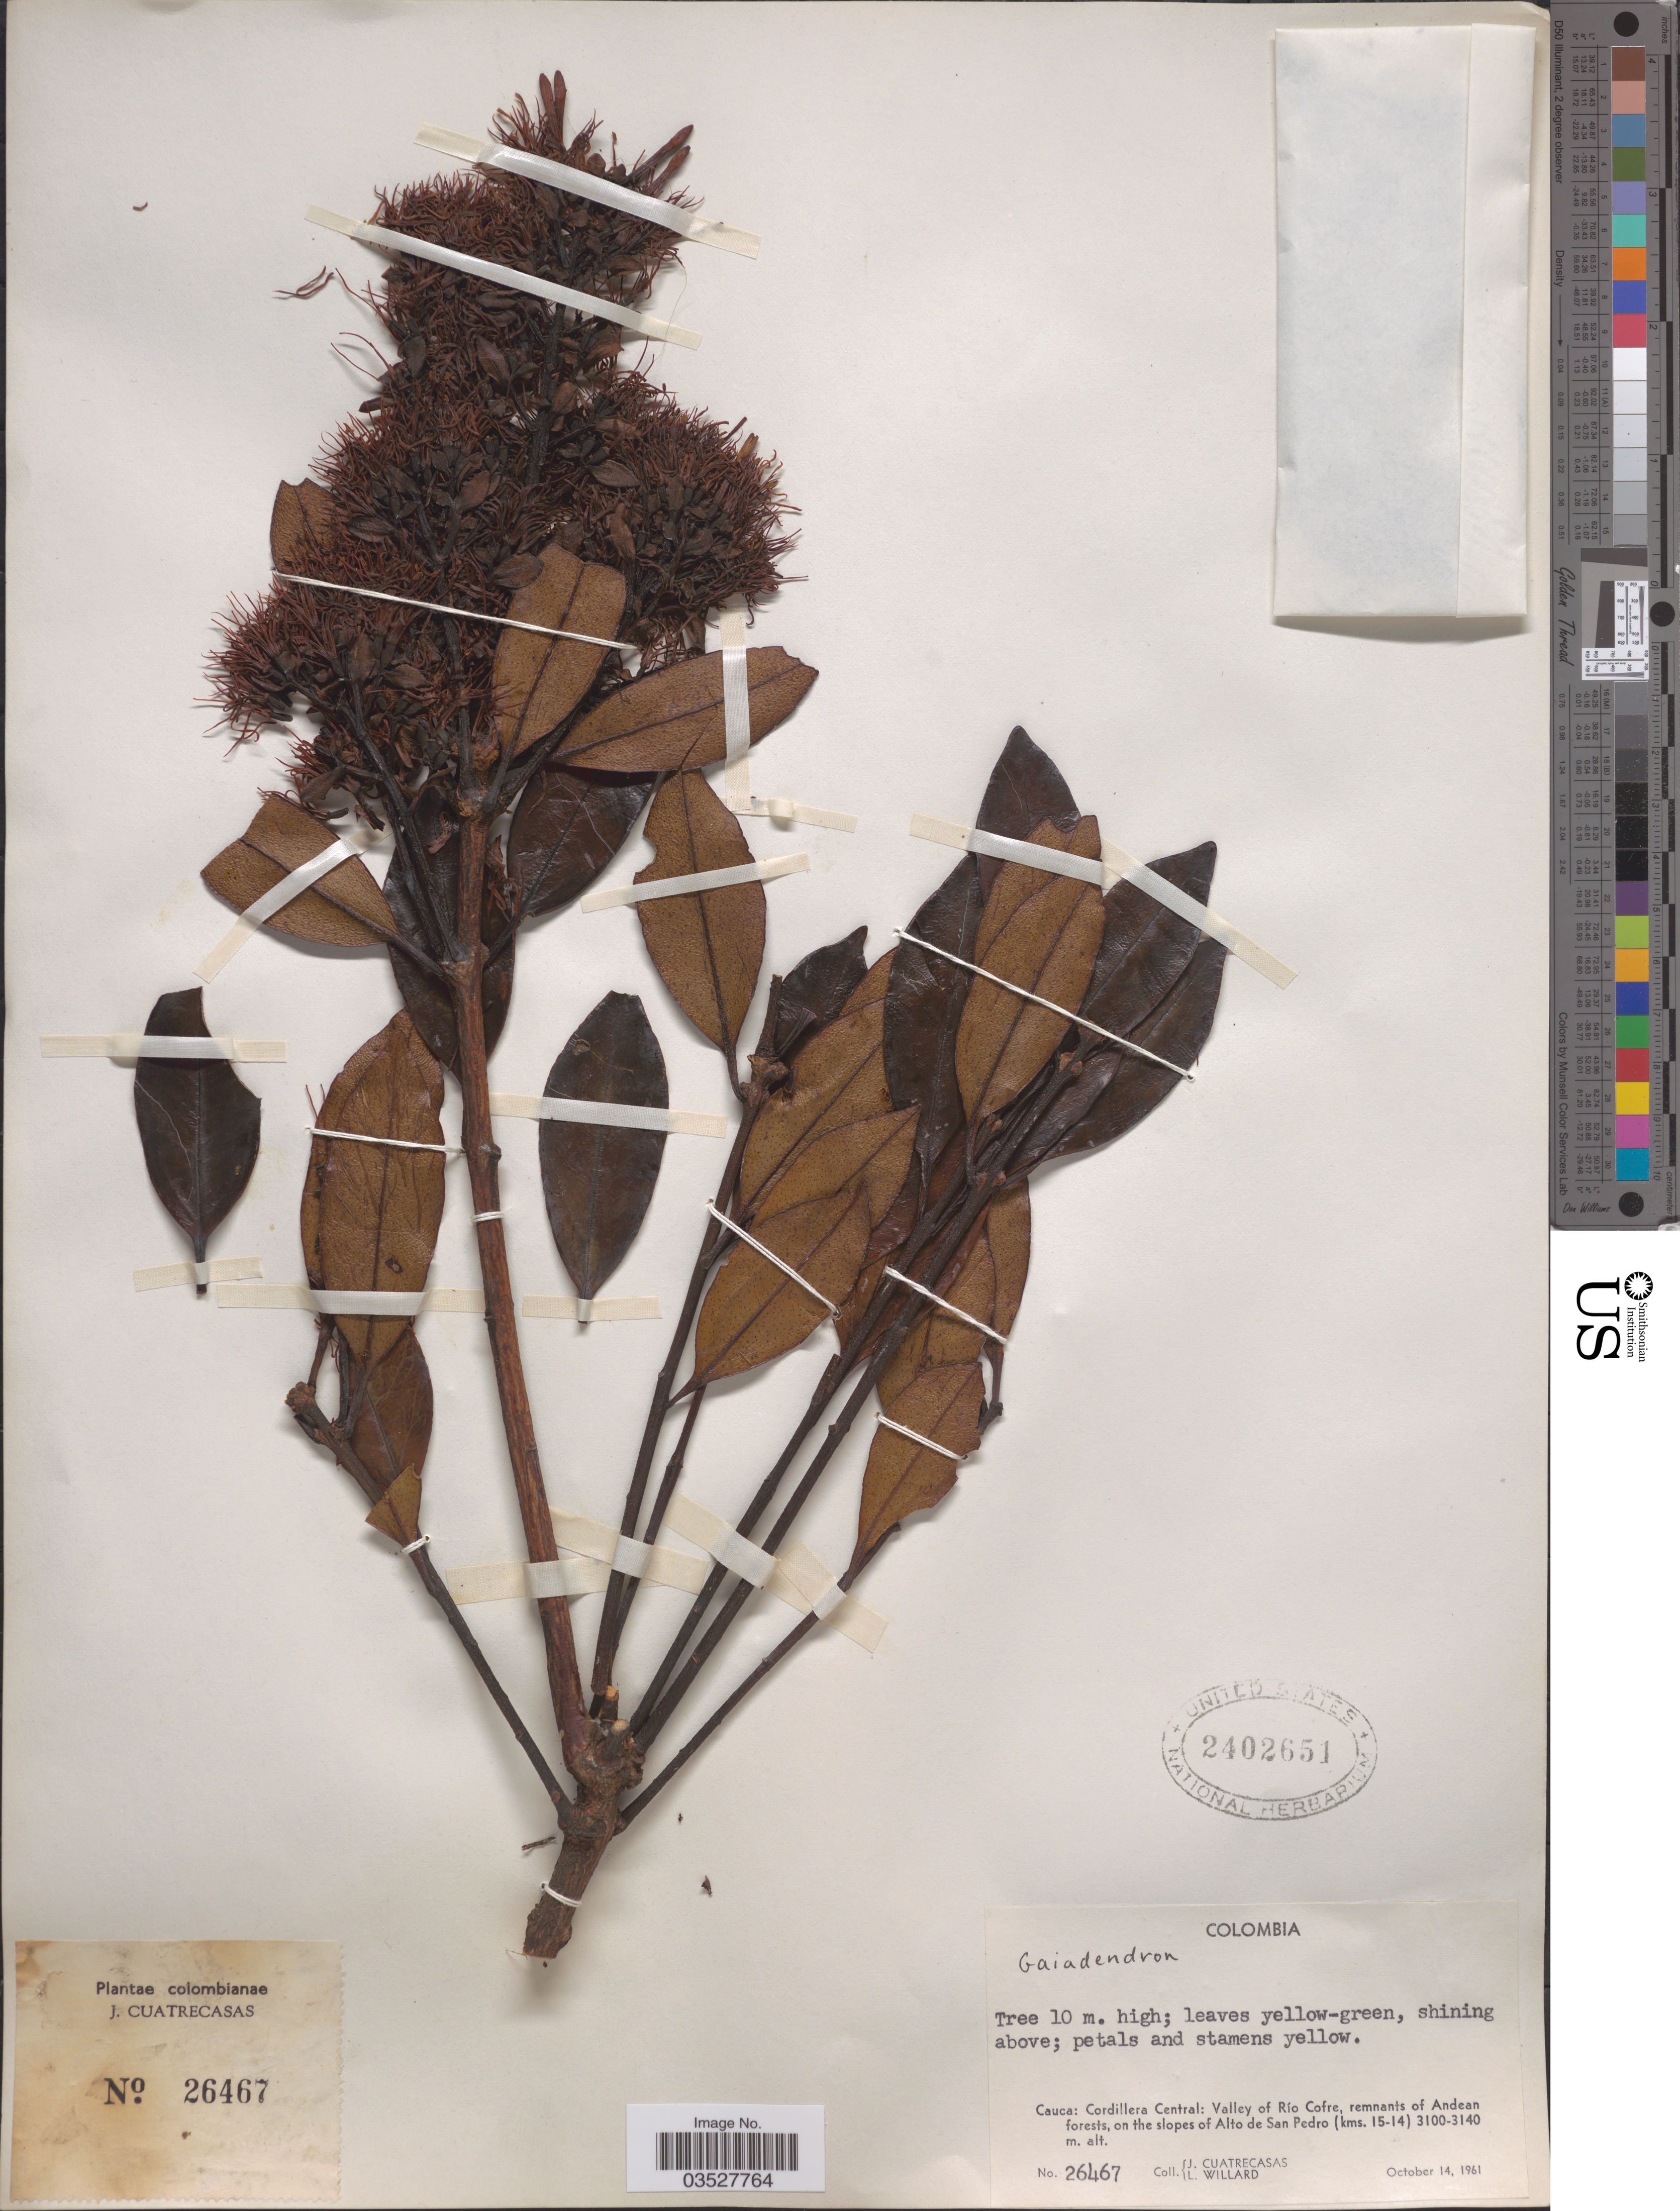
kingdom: Plantae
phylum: Tracheophyta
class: Magnoliopsida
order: Santalales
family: Loranthaceae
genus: Gaiadendron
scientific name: Gaiadendron sp.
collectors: J. Cuatrecasas & L. Willard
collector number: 26467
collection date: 1961-10-14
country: Colombia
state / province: Cauca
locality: Cordillera Central: Valley of Río Cofre, remnants of Andean forests, on the slopes of Alto de San Pedro (kms. 15-14).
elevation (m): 3100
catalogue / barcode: US 2402651